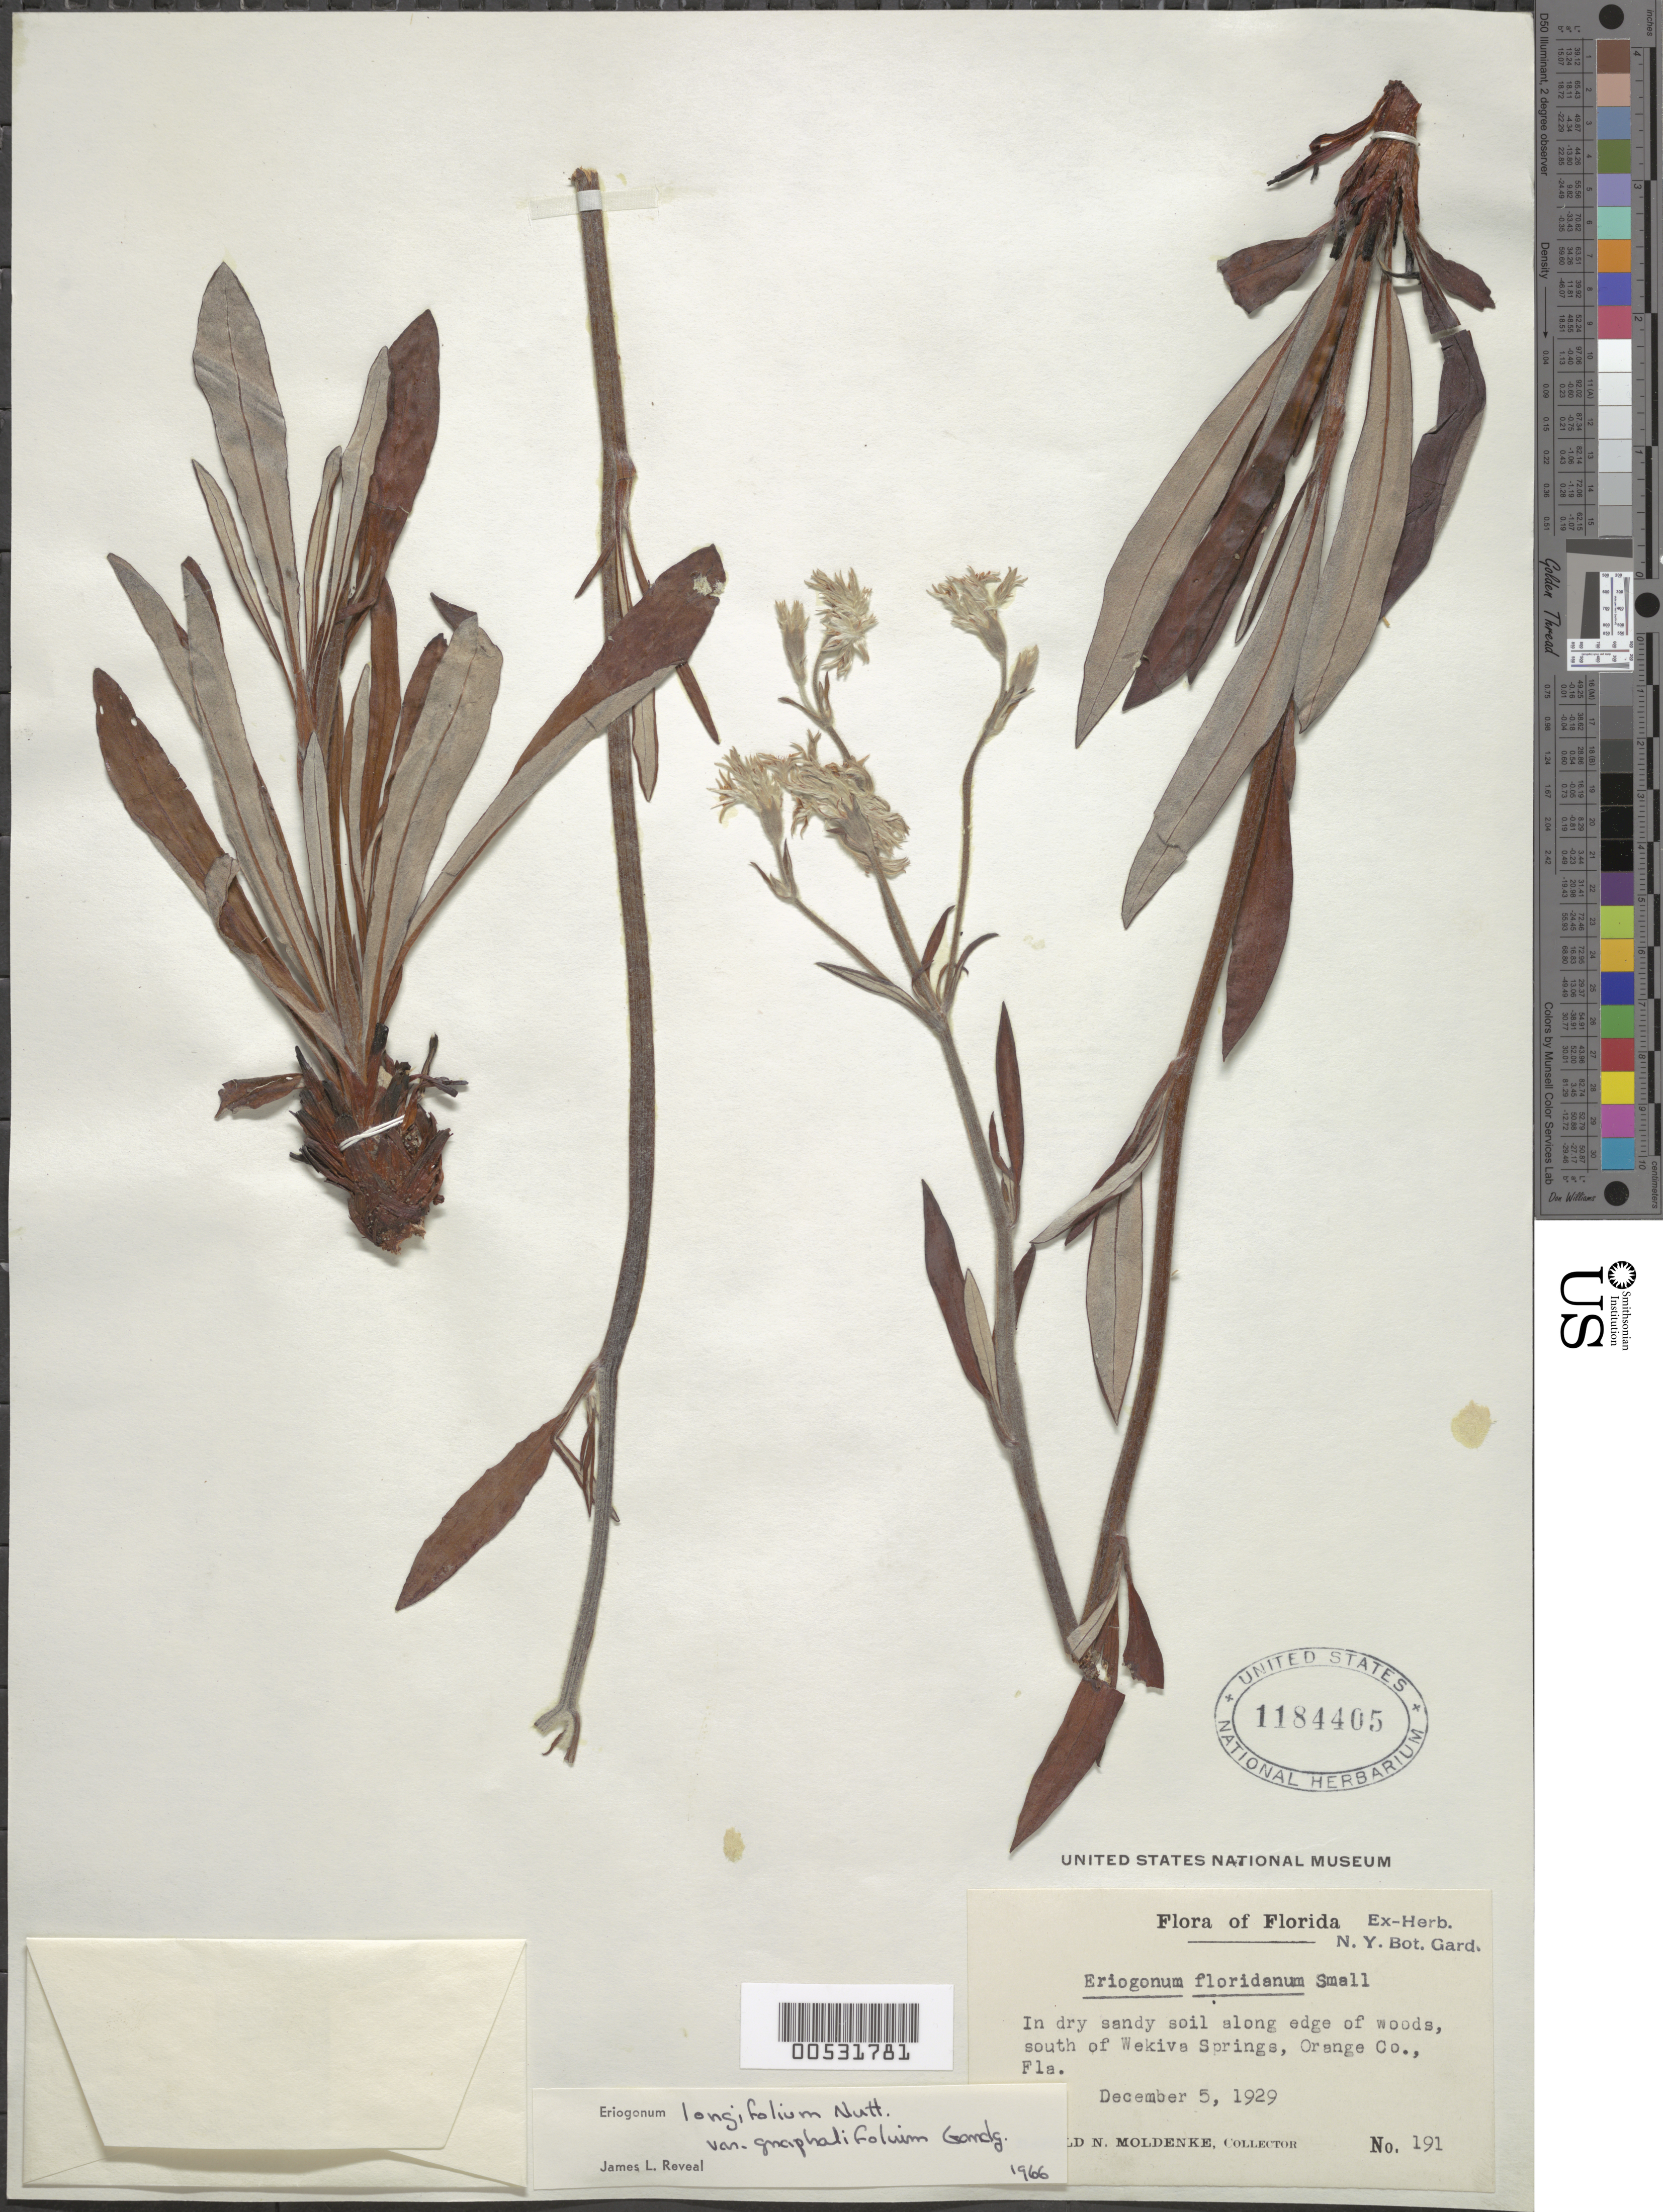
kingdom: Plantae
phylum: Tracheophyta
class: Magnoliopsida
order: Caryophyllales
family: Polygonaceae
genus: Eriogonum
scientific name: Eriogonum longifolium var. gnaphalifolium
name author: Gand.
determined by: Reveal, J. L.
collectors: H. N. Moldenke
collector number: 191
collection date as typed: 05 Dec 1929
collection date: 1929-12-05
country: United States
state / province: Florida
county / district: Orange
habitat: In dry sandy soil along edge of woods.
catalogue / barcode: US 1184405